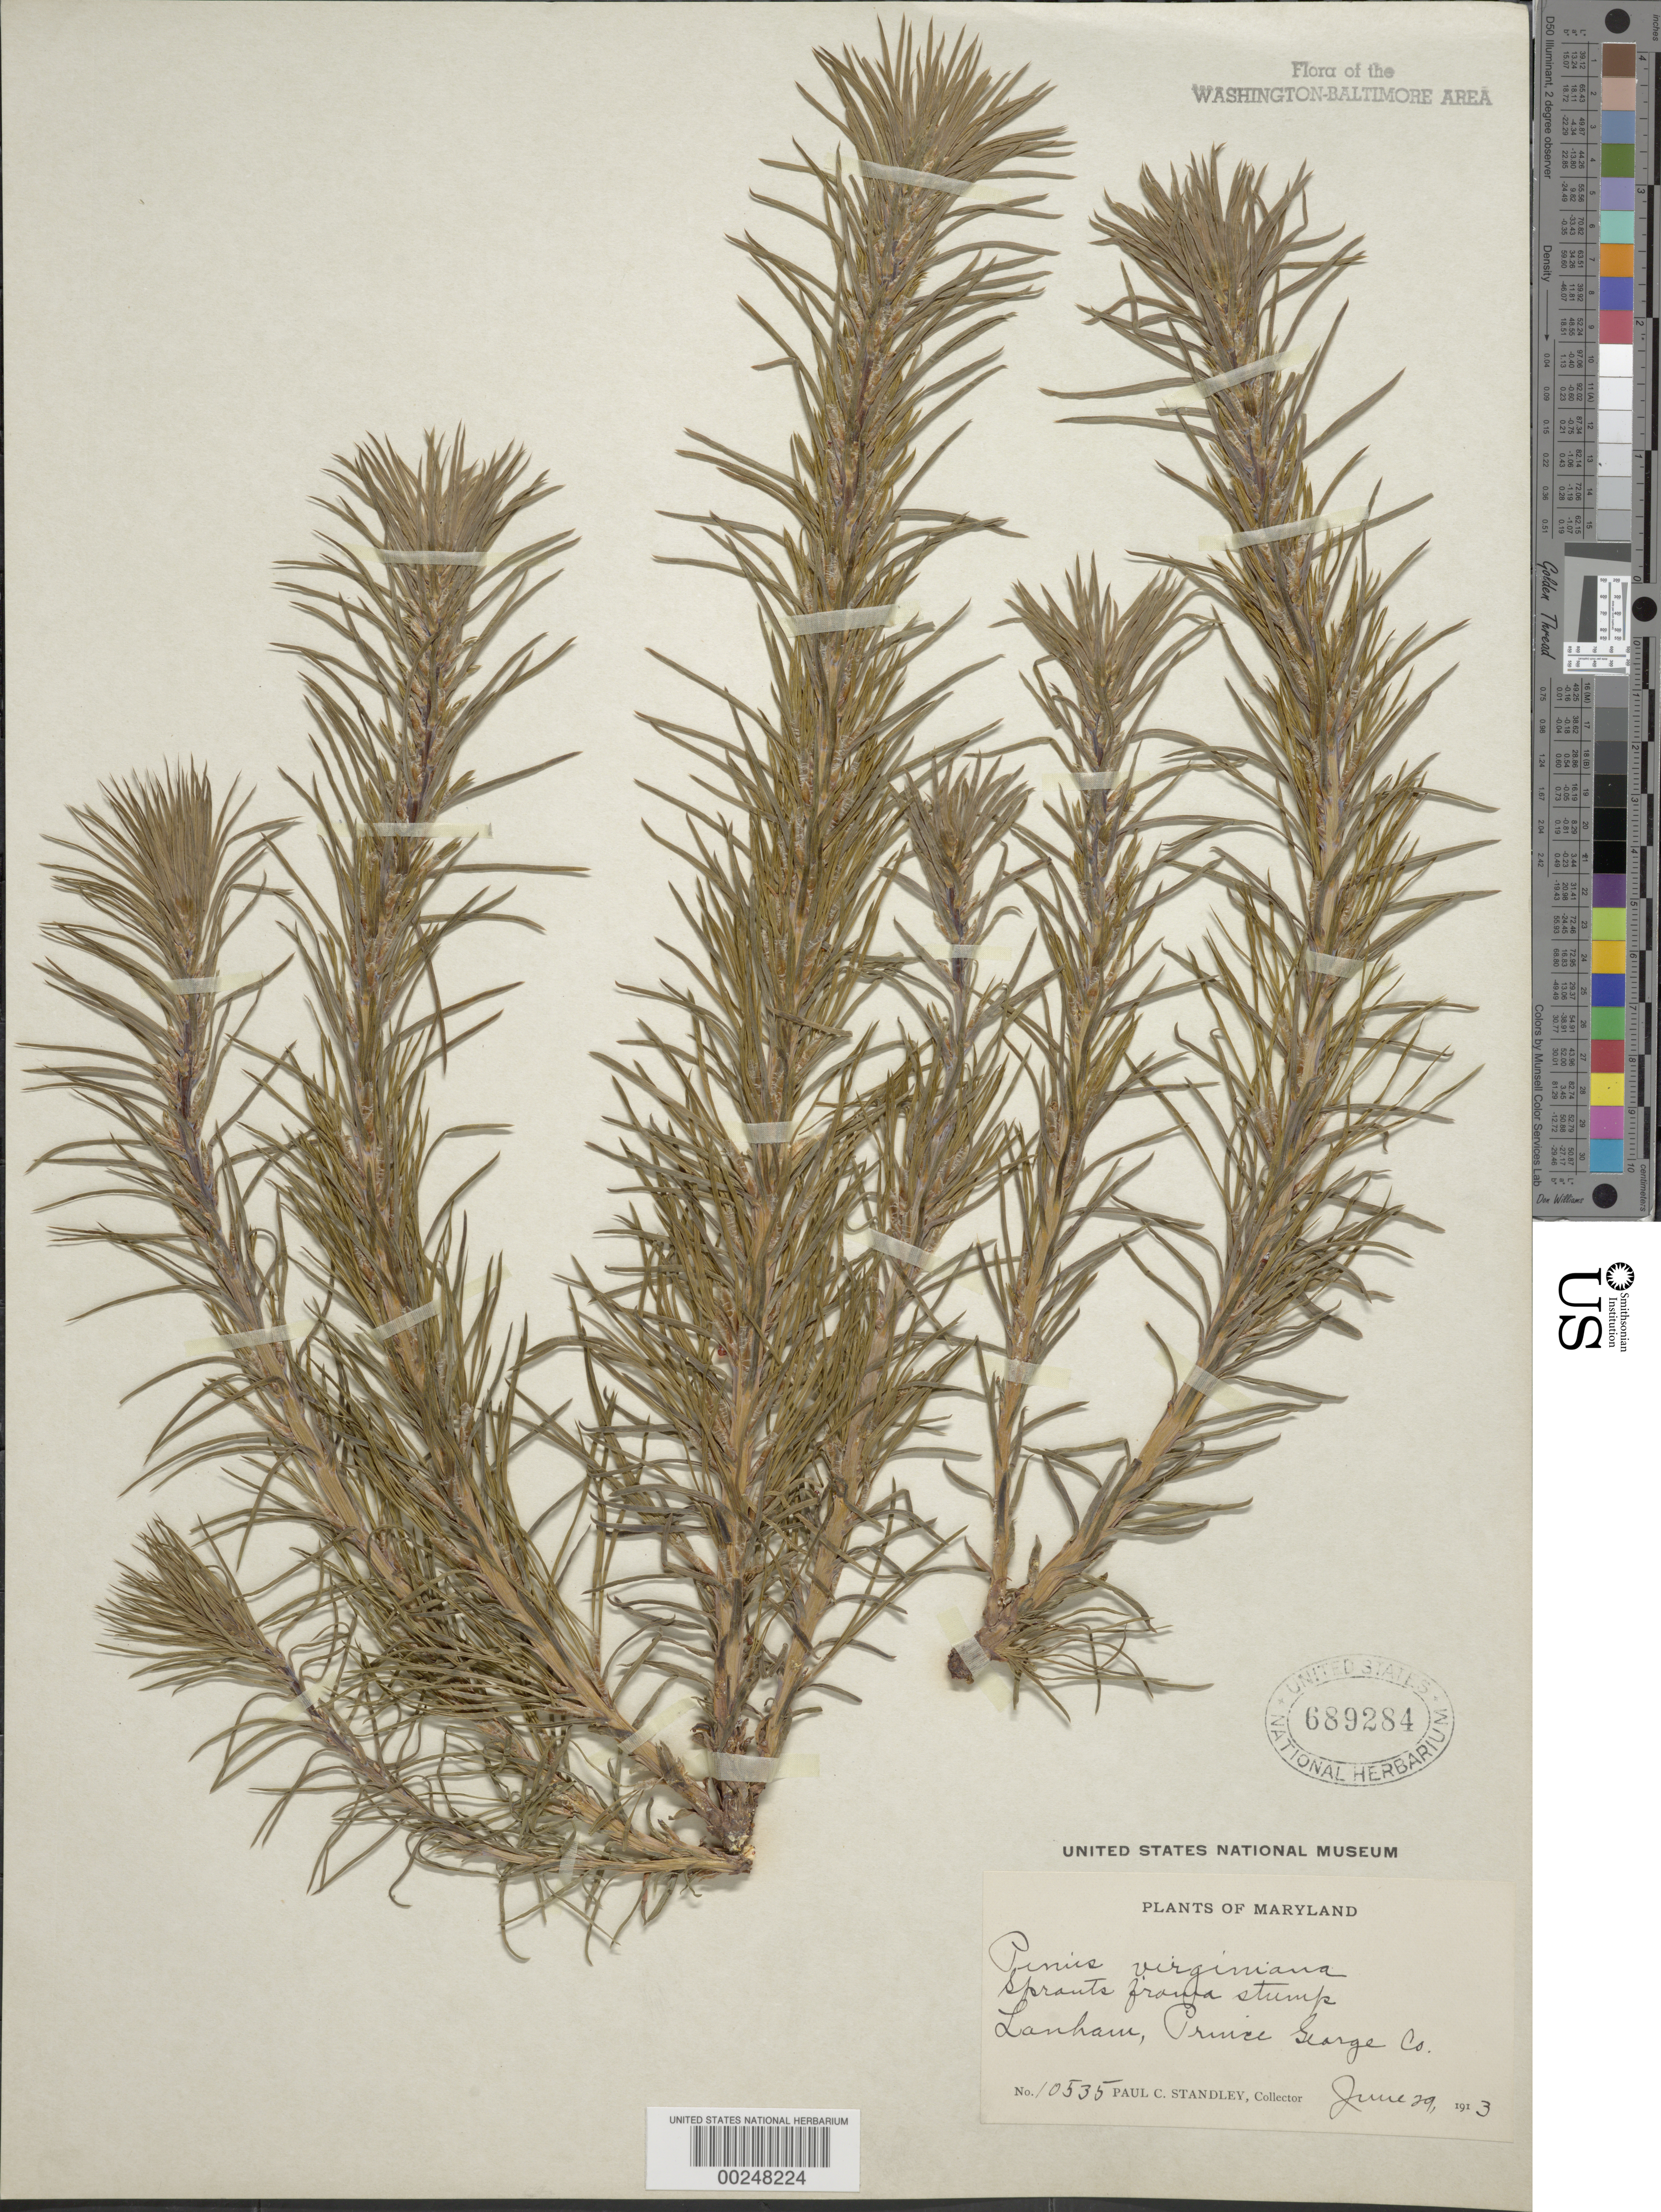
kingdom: Plantae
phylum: Tracheophyta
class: Pinopsida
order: Pinales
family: Pinaceae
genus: Pinus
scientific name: Pinus virginiana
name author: Mill.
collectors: P. C. Standley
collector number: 10535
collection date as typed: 29 Jun 1913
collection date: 1913-06-29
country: United States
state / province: Maryland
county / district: Prince George's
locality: Lanham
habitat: Sprouts from a stump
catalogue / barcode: US 689284